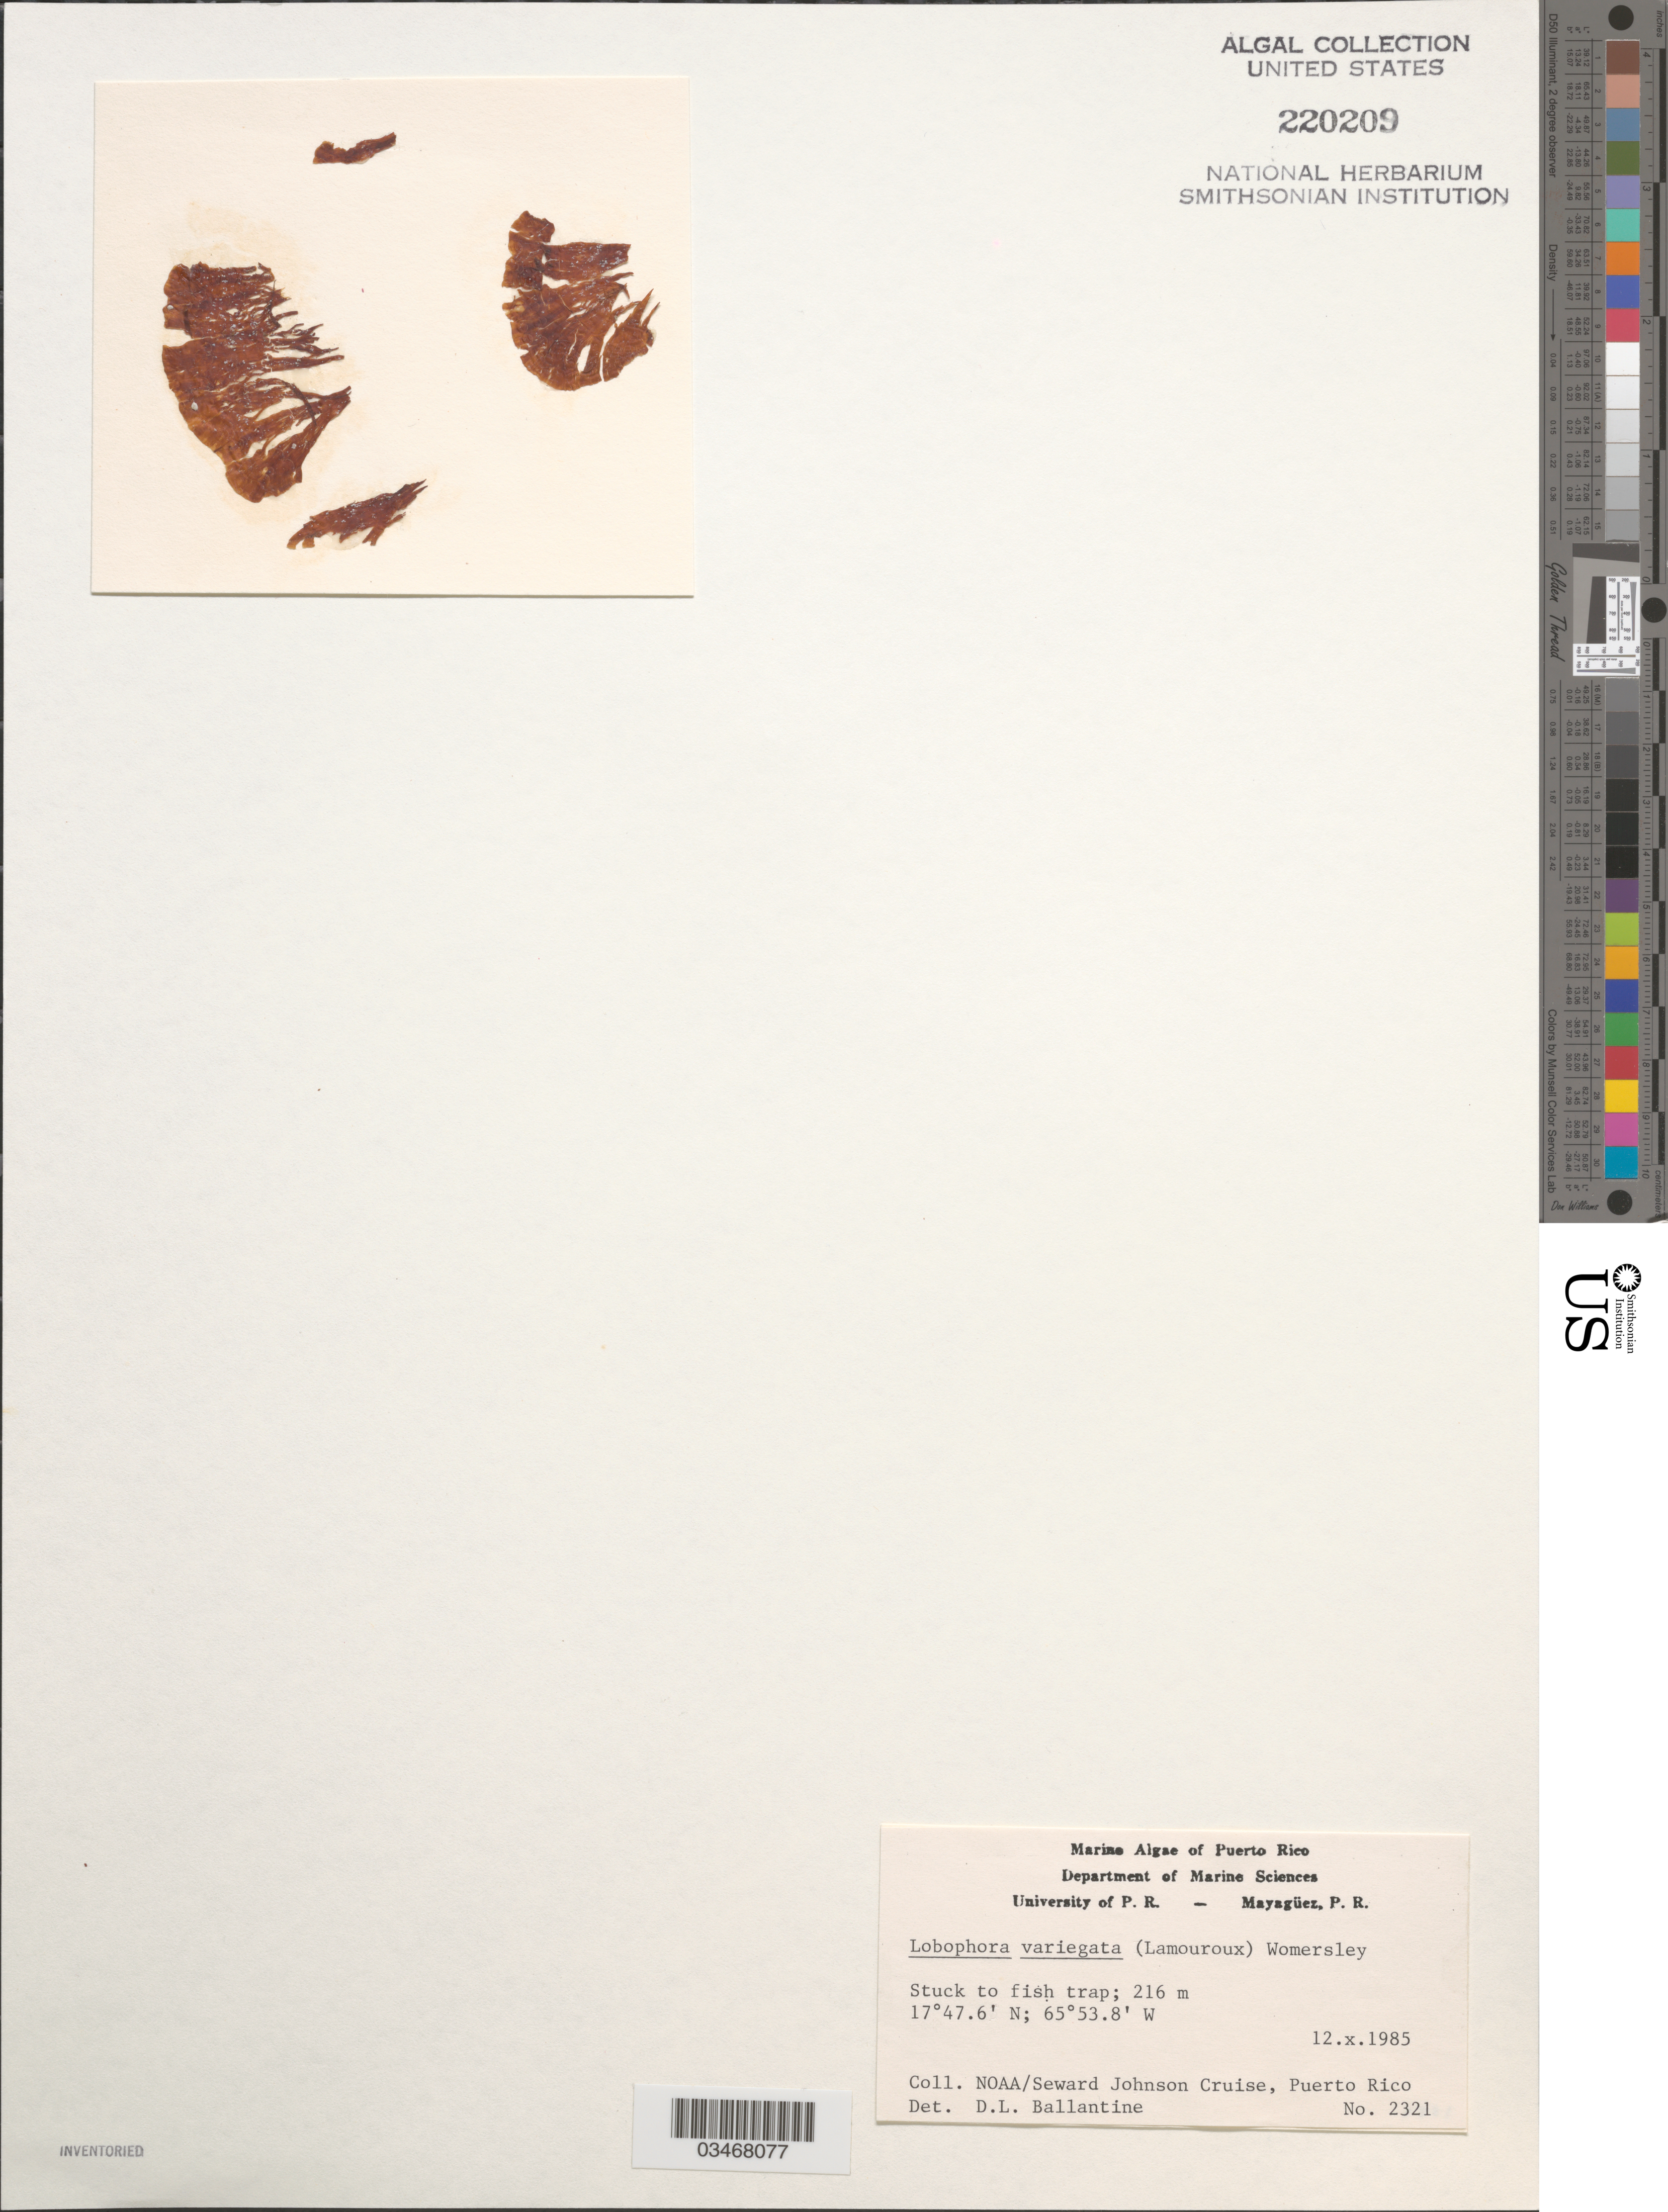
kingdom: Chromista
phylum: Ochrophyta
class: Phaeophyceae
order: Dictyotales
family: Dictyotaceae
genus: Lobophora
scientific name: Lobophora variegata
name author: (J.V.Lamouroux) Womersley & E.C. Oliveira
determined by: Ballantine, D. L.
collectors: D.L. Ballantine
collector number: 2321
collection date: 1985-10-12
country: Puerto Rico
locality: Seaward Johnson Cruise. Stuck to fish trap.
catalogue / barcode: US 220209